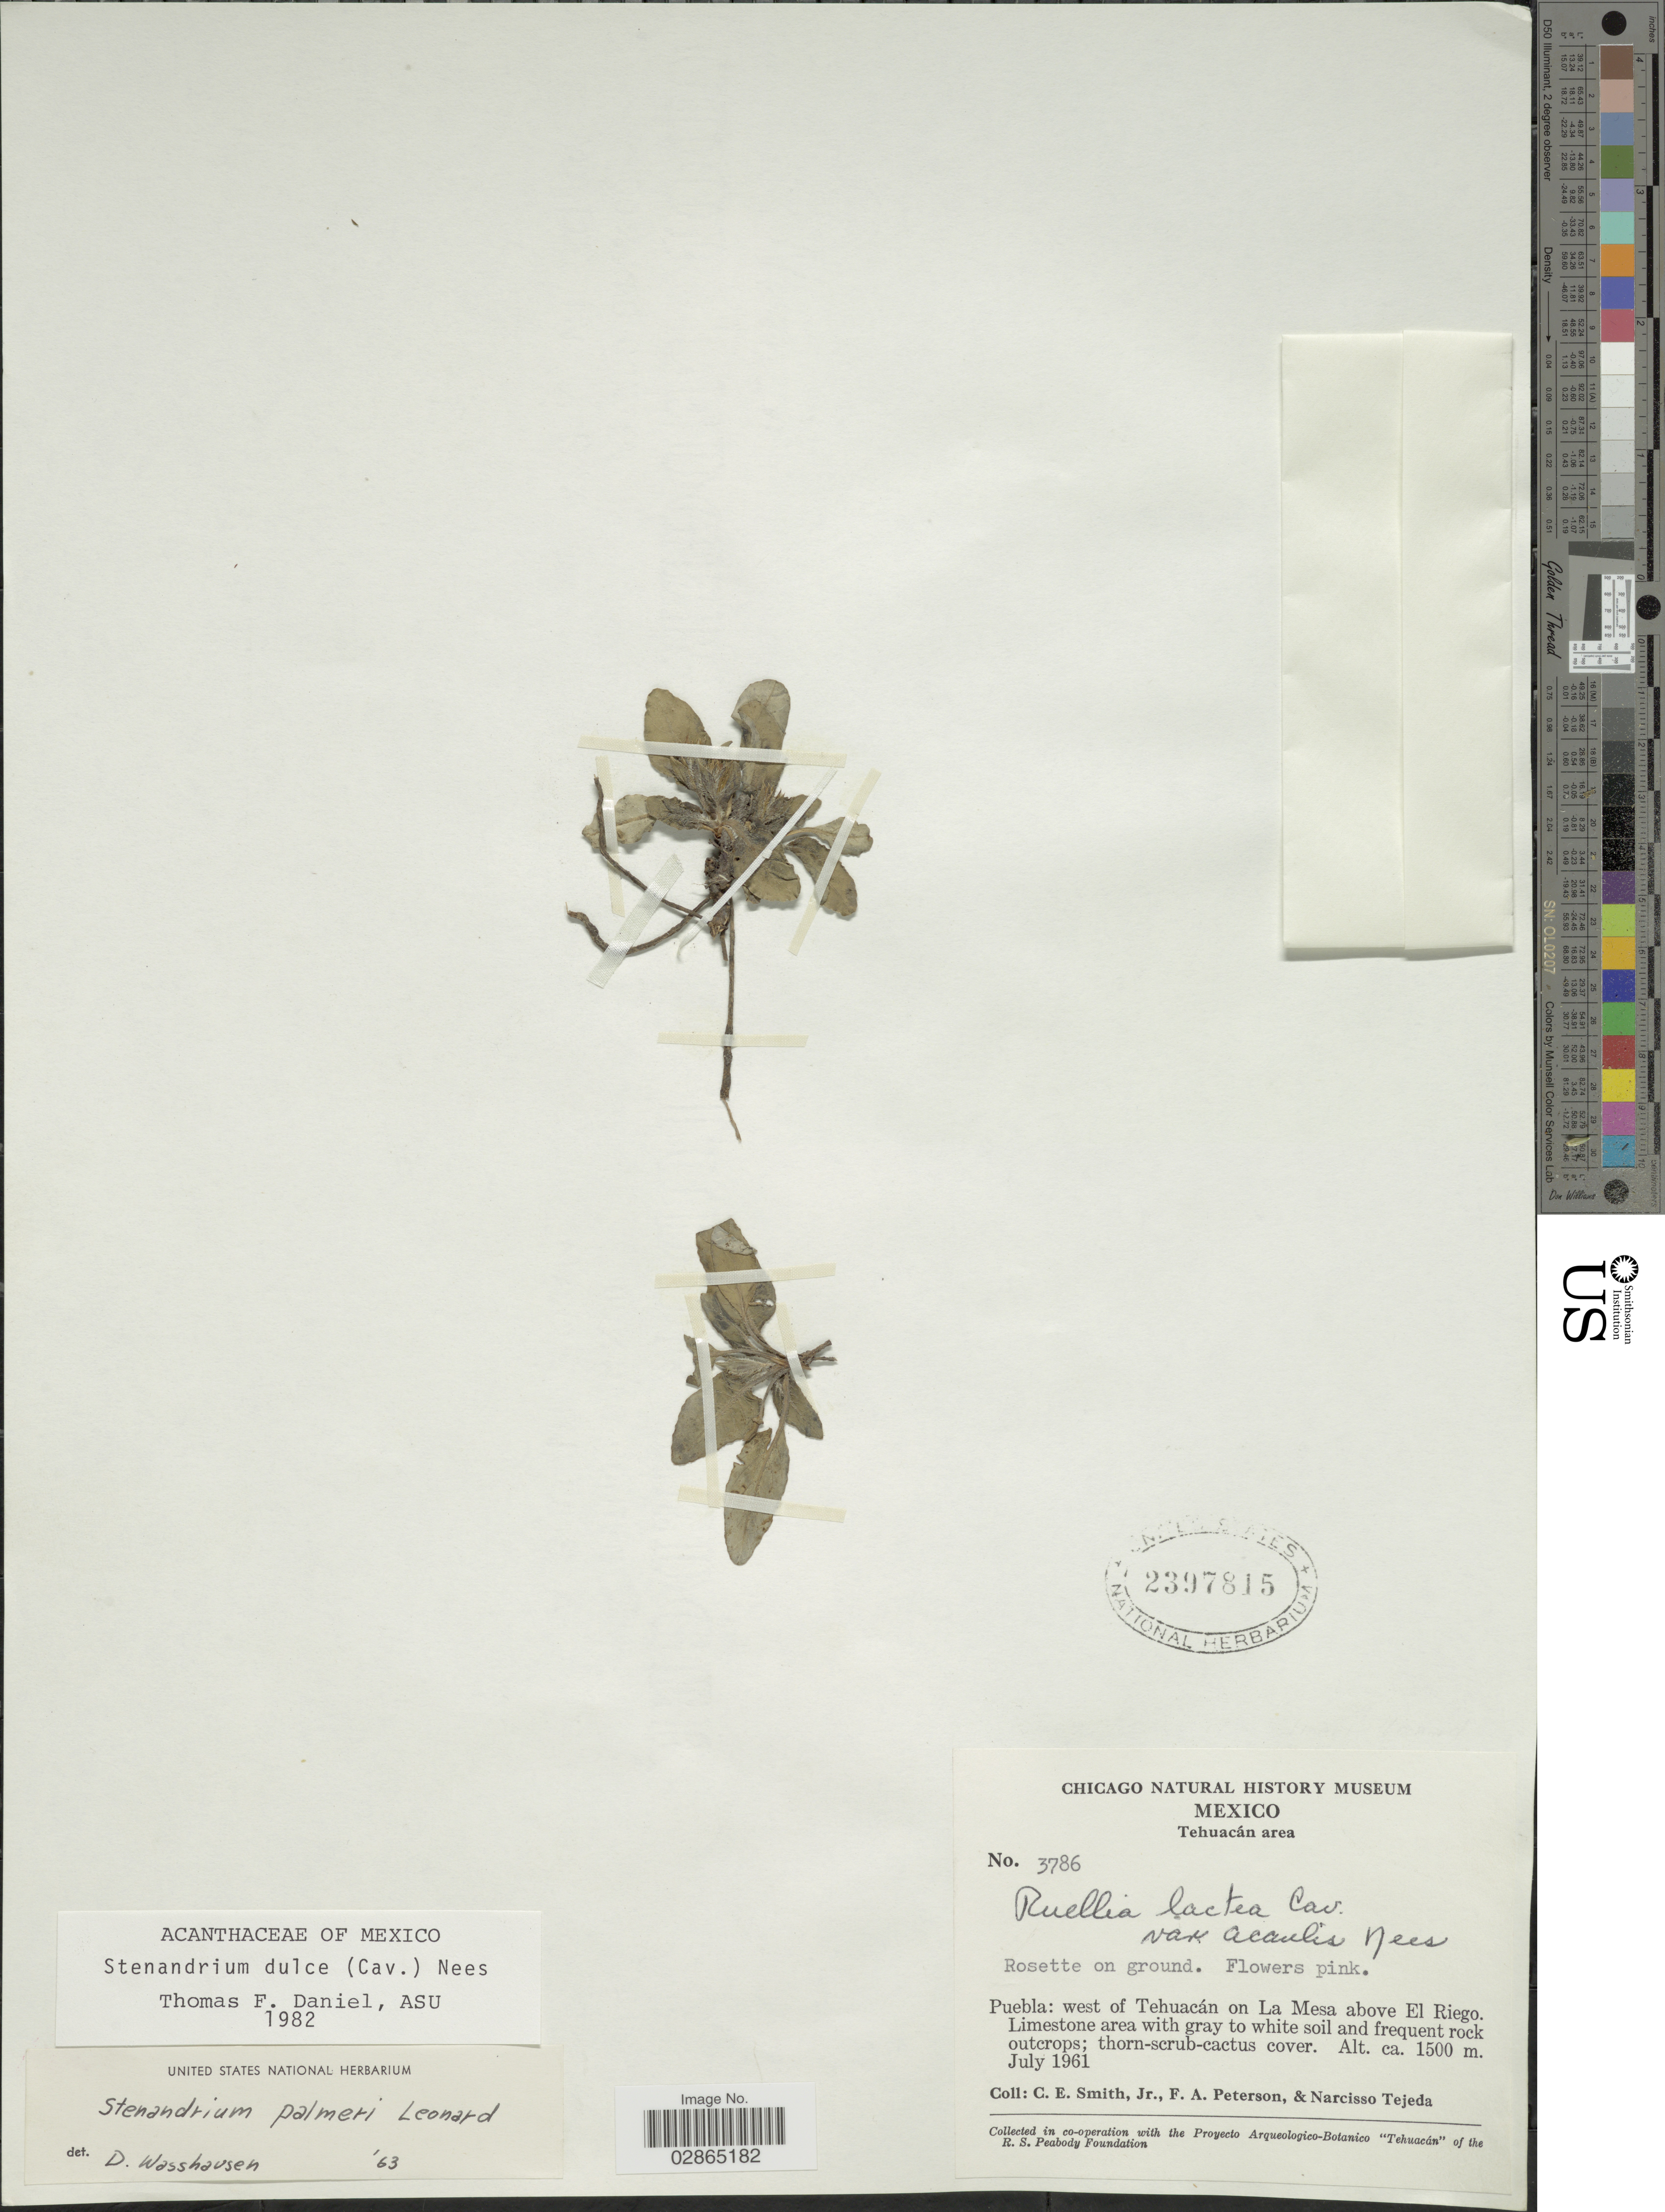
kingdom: Plantae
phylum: Tracheophyta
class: Magnoliopsida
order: Lamiales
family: Acanthaceae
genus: Stenandrium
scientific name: Stenandrium dulce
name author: (Cav.) Nees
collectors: C. E. Smith Jr., F. A. Peterson & N. Tejeda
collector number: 3786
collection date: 1961-07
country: Mexico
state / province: Puebla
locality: Tehuacán area, west of Tehuacán on La Mesa above El Riego.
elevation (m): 1500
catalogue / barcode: US 2397815